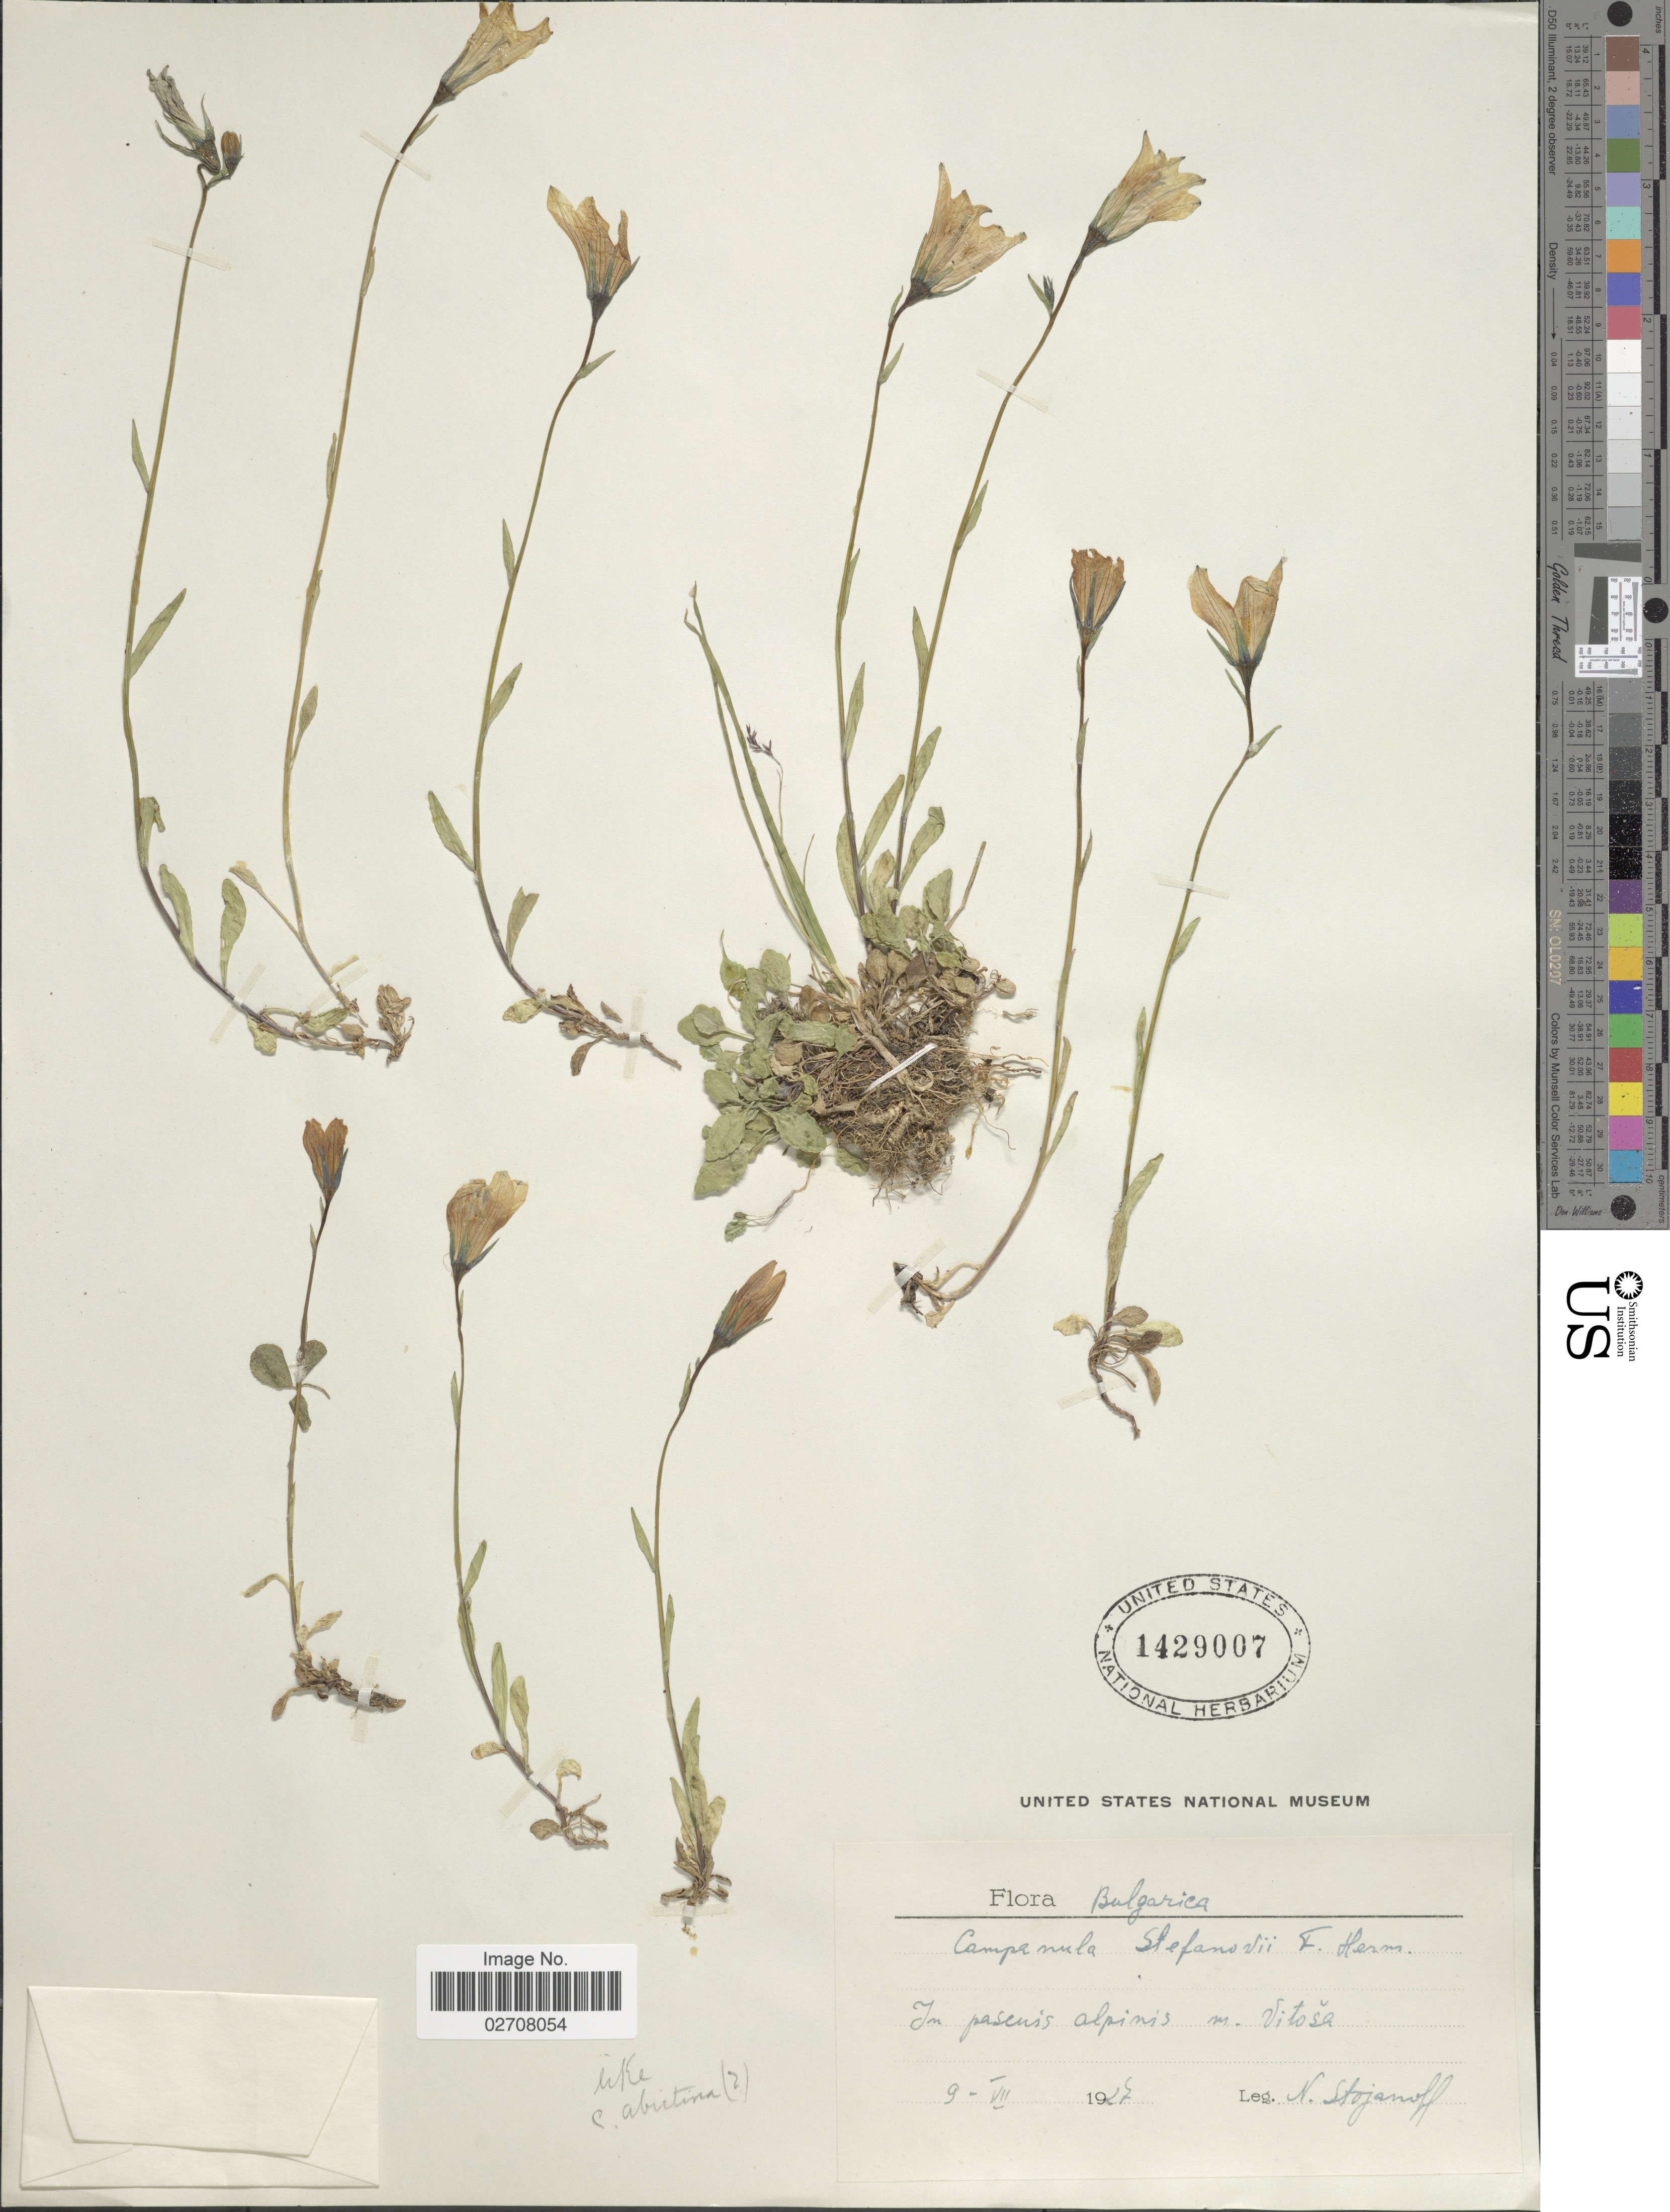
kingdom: Plantae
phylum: Tracheophyta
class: Magnoliopsida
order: Asterales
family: Campanulaceae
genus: Campanula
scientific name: Campanula stefanoffii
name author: Hermann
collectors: N. Stojanoff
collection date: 1927-07-09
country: Bulgaria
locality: In pasenis alpinis m. Vitosa.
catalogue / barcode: US 1429007